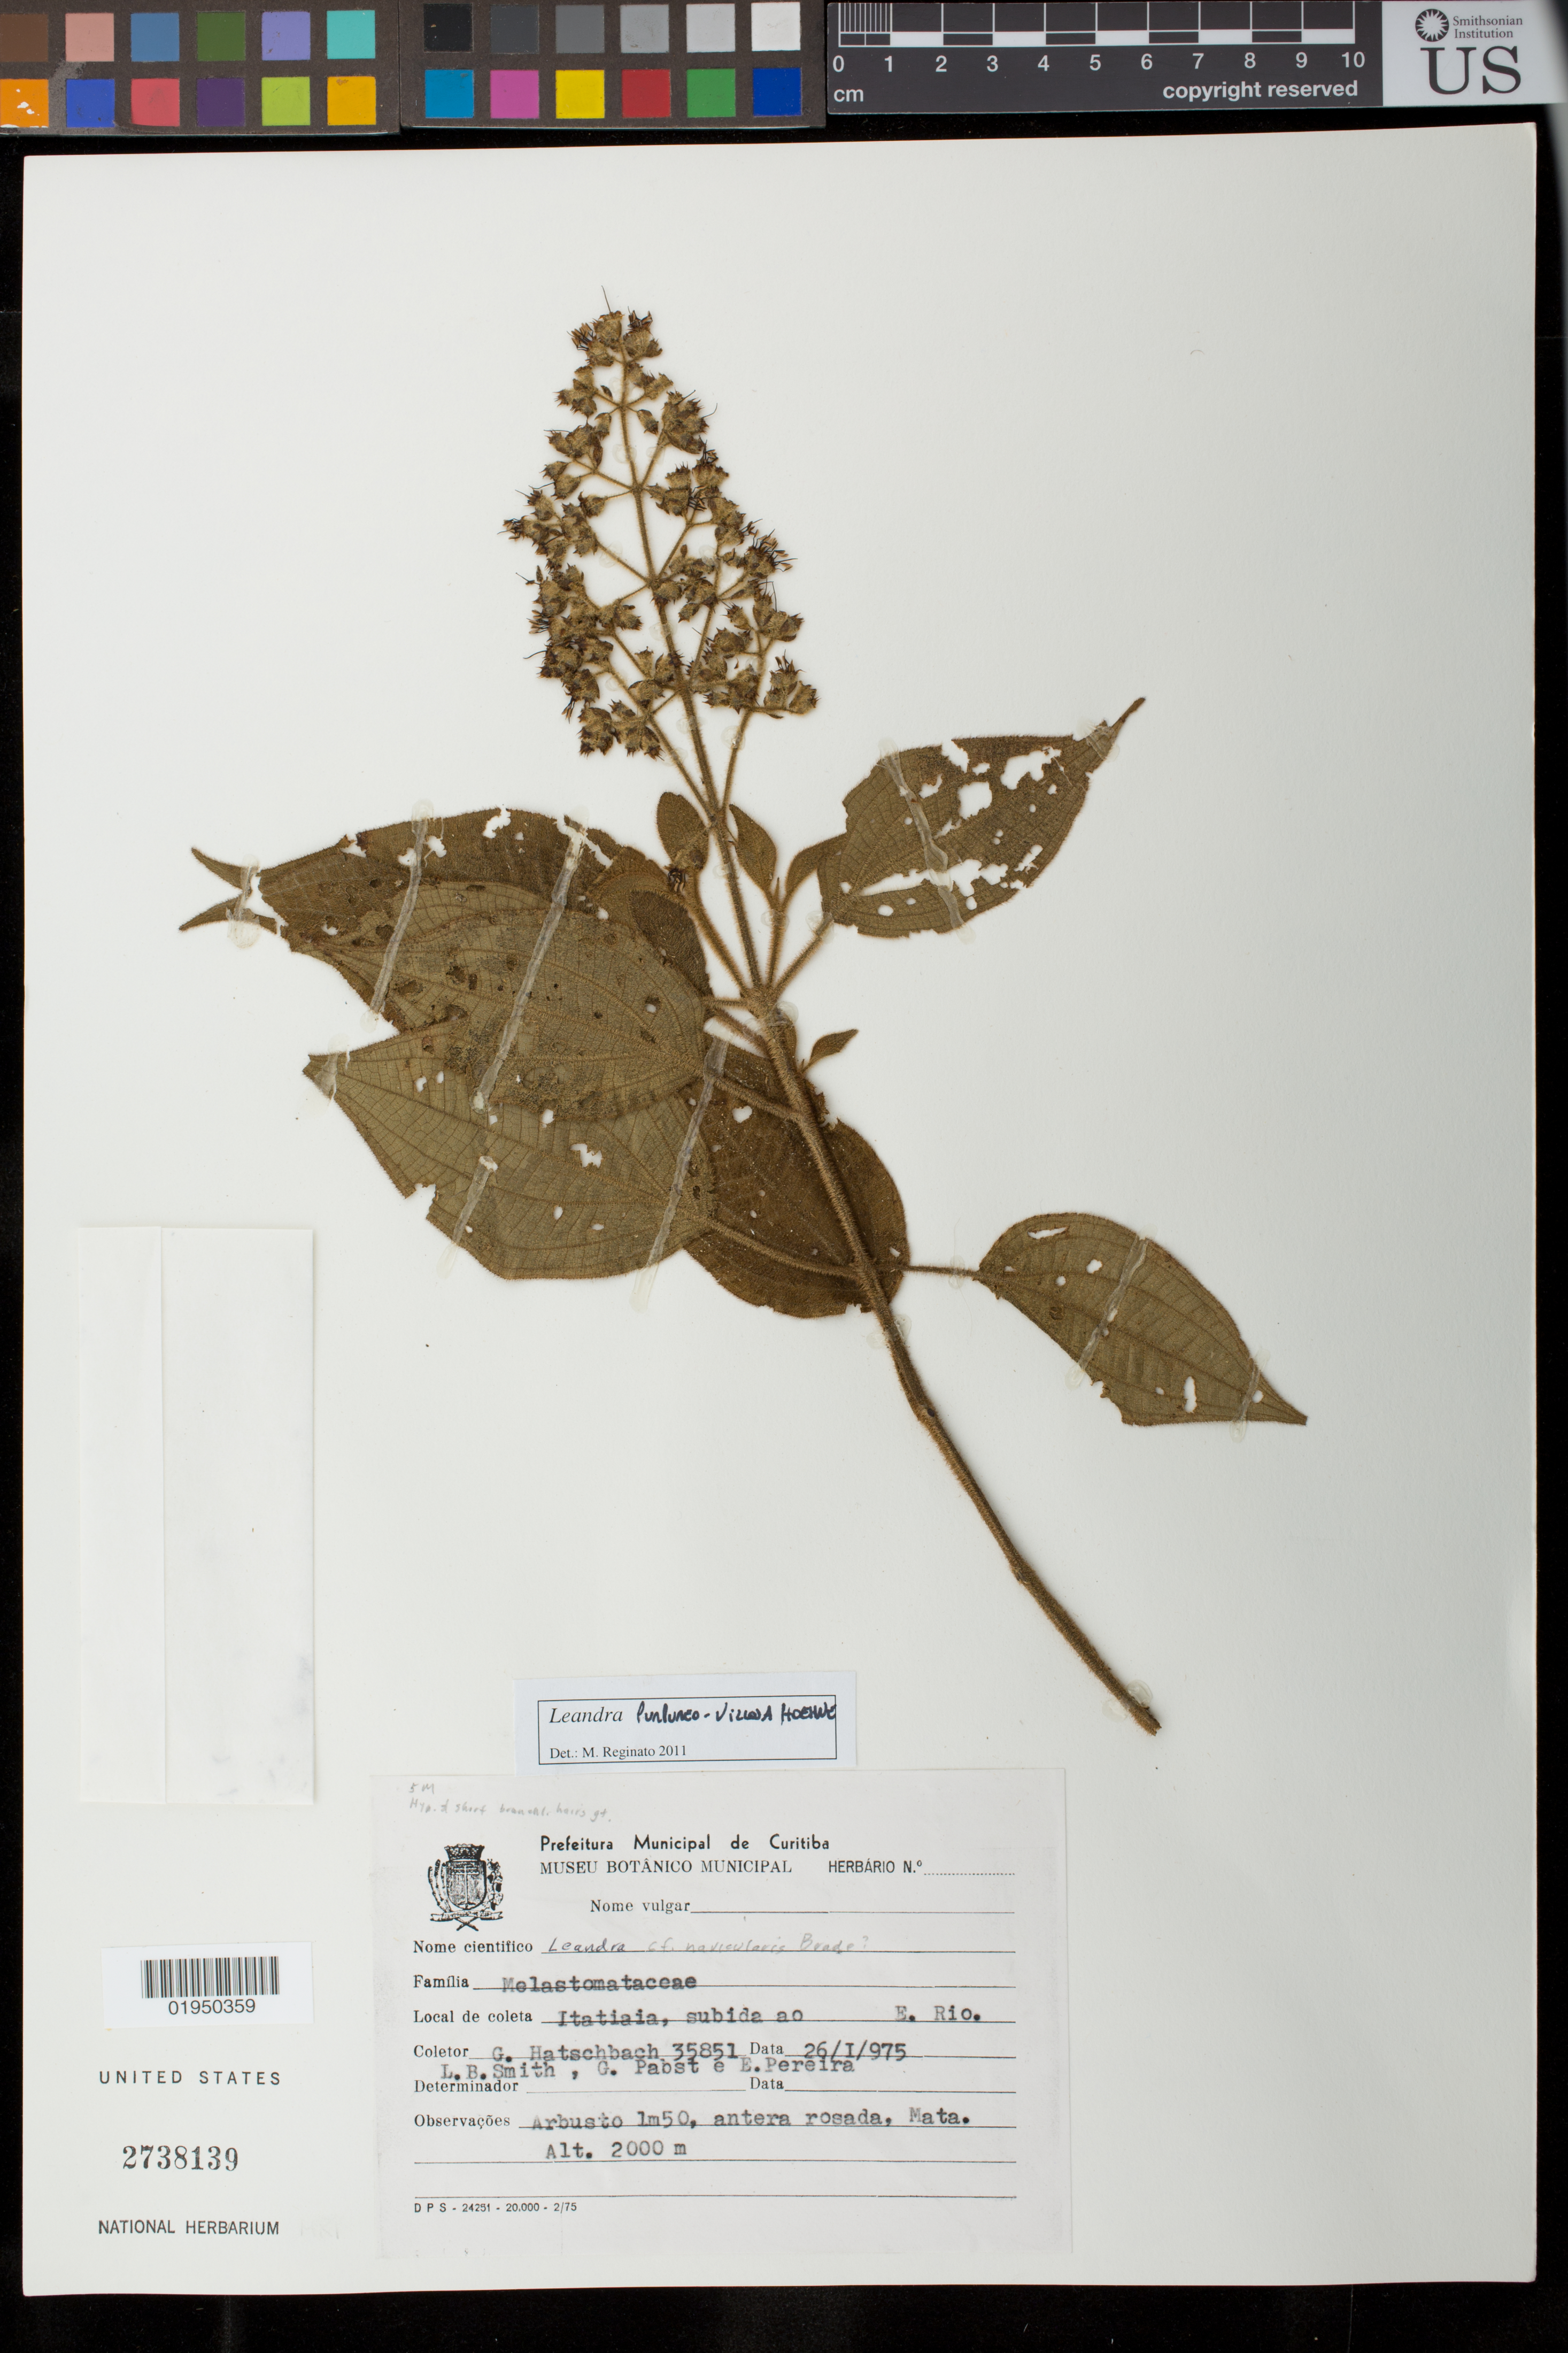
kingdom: Plantae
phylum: Tracheophyta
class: Magnoliopsida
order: Myrtales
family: Melastomataceae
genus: Leandra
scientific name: Leandra purpurea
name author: Gleason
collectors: G. Hatschbach, L. Smith, G. Pabst & E. Pereira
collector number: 35851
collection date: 1975-01-26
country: Brazil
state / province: Rio de Janeiro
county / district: Itatiaia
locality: subida ao E. Rio.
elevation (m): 2000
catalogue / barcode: US 2738139